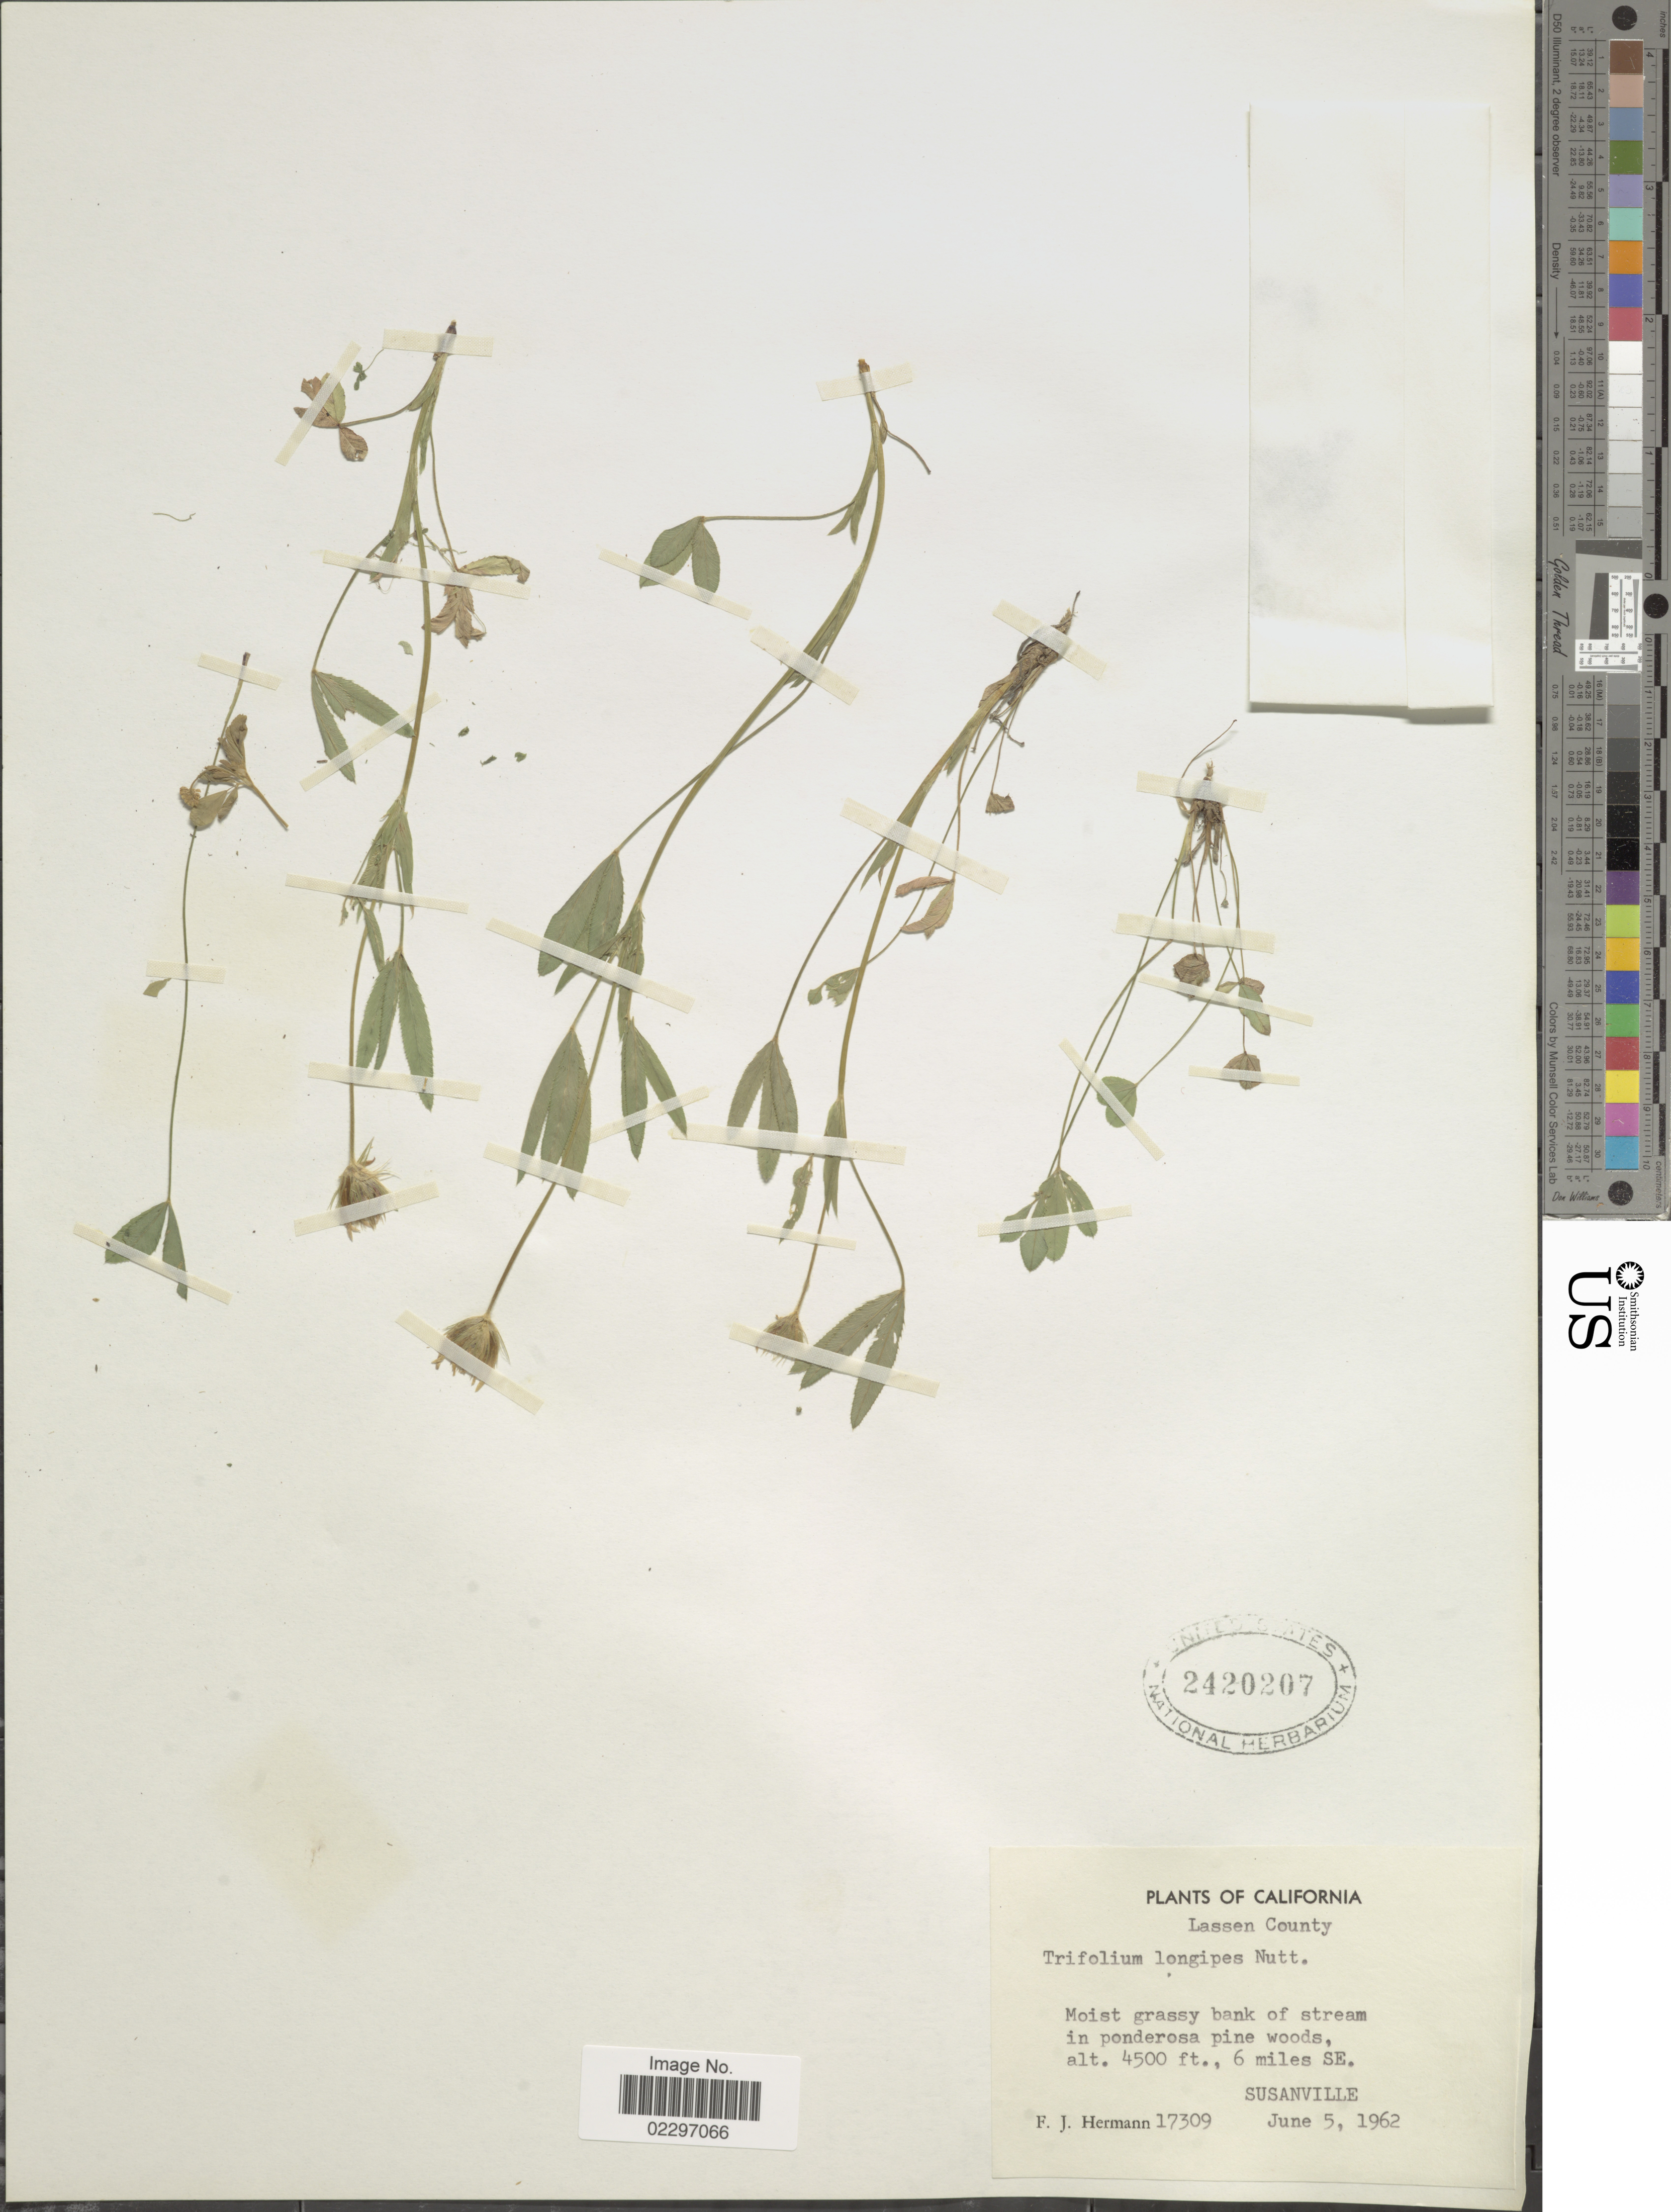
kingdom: Plantae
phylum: Tracheophyta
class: Magnoliopsida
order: Fabales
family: Fabaceae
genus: Trifolium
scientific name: Trifolium longipes subsp. longipes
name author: Nutt.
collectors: F. J. Hermann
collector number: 17309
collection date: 1962-06-05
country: United States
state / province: California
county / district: Lassen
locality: Lassen County. 6 miles SE. Susanville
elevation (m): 1372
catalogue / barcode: US 2420207